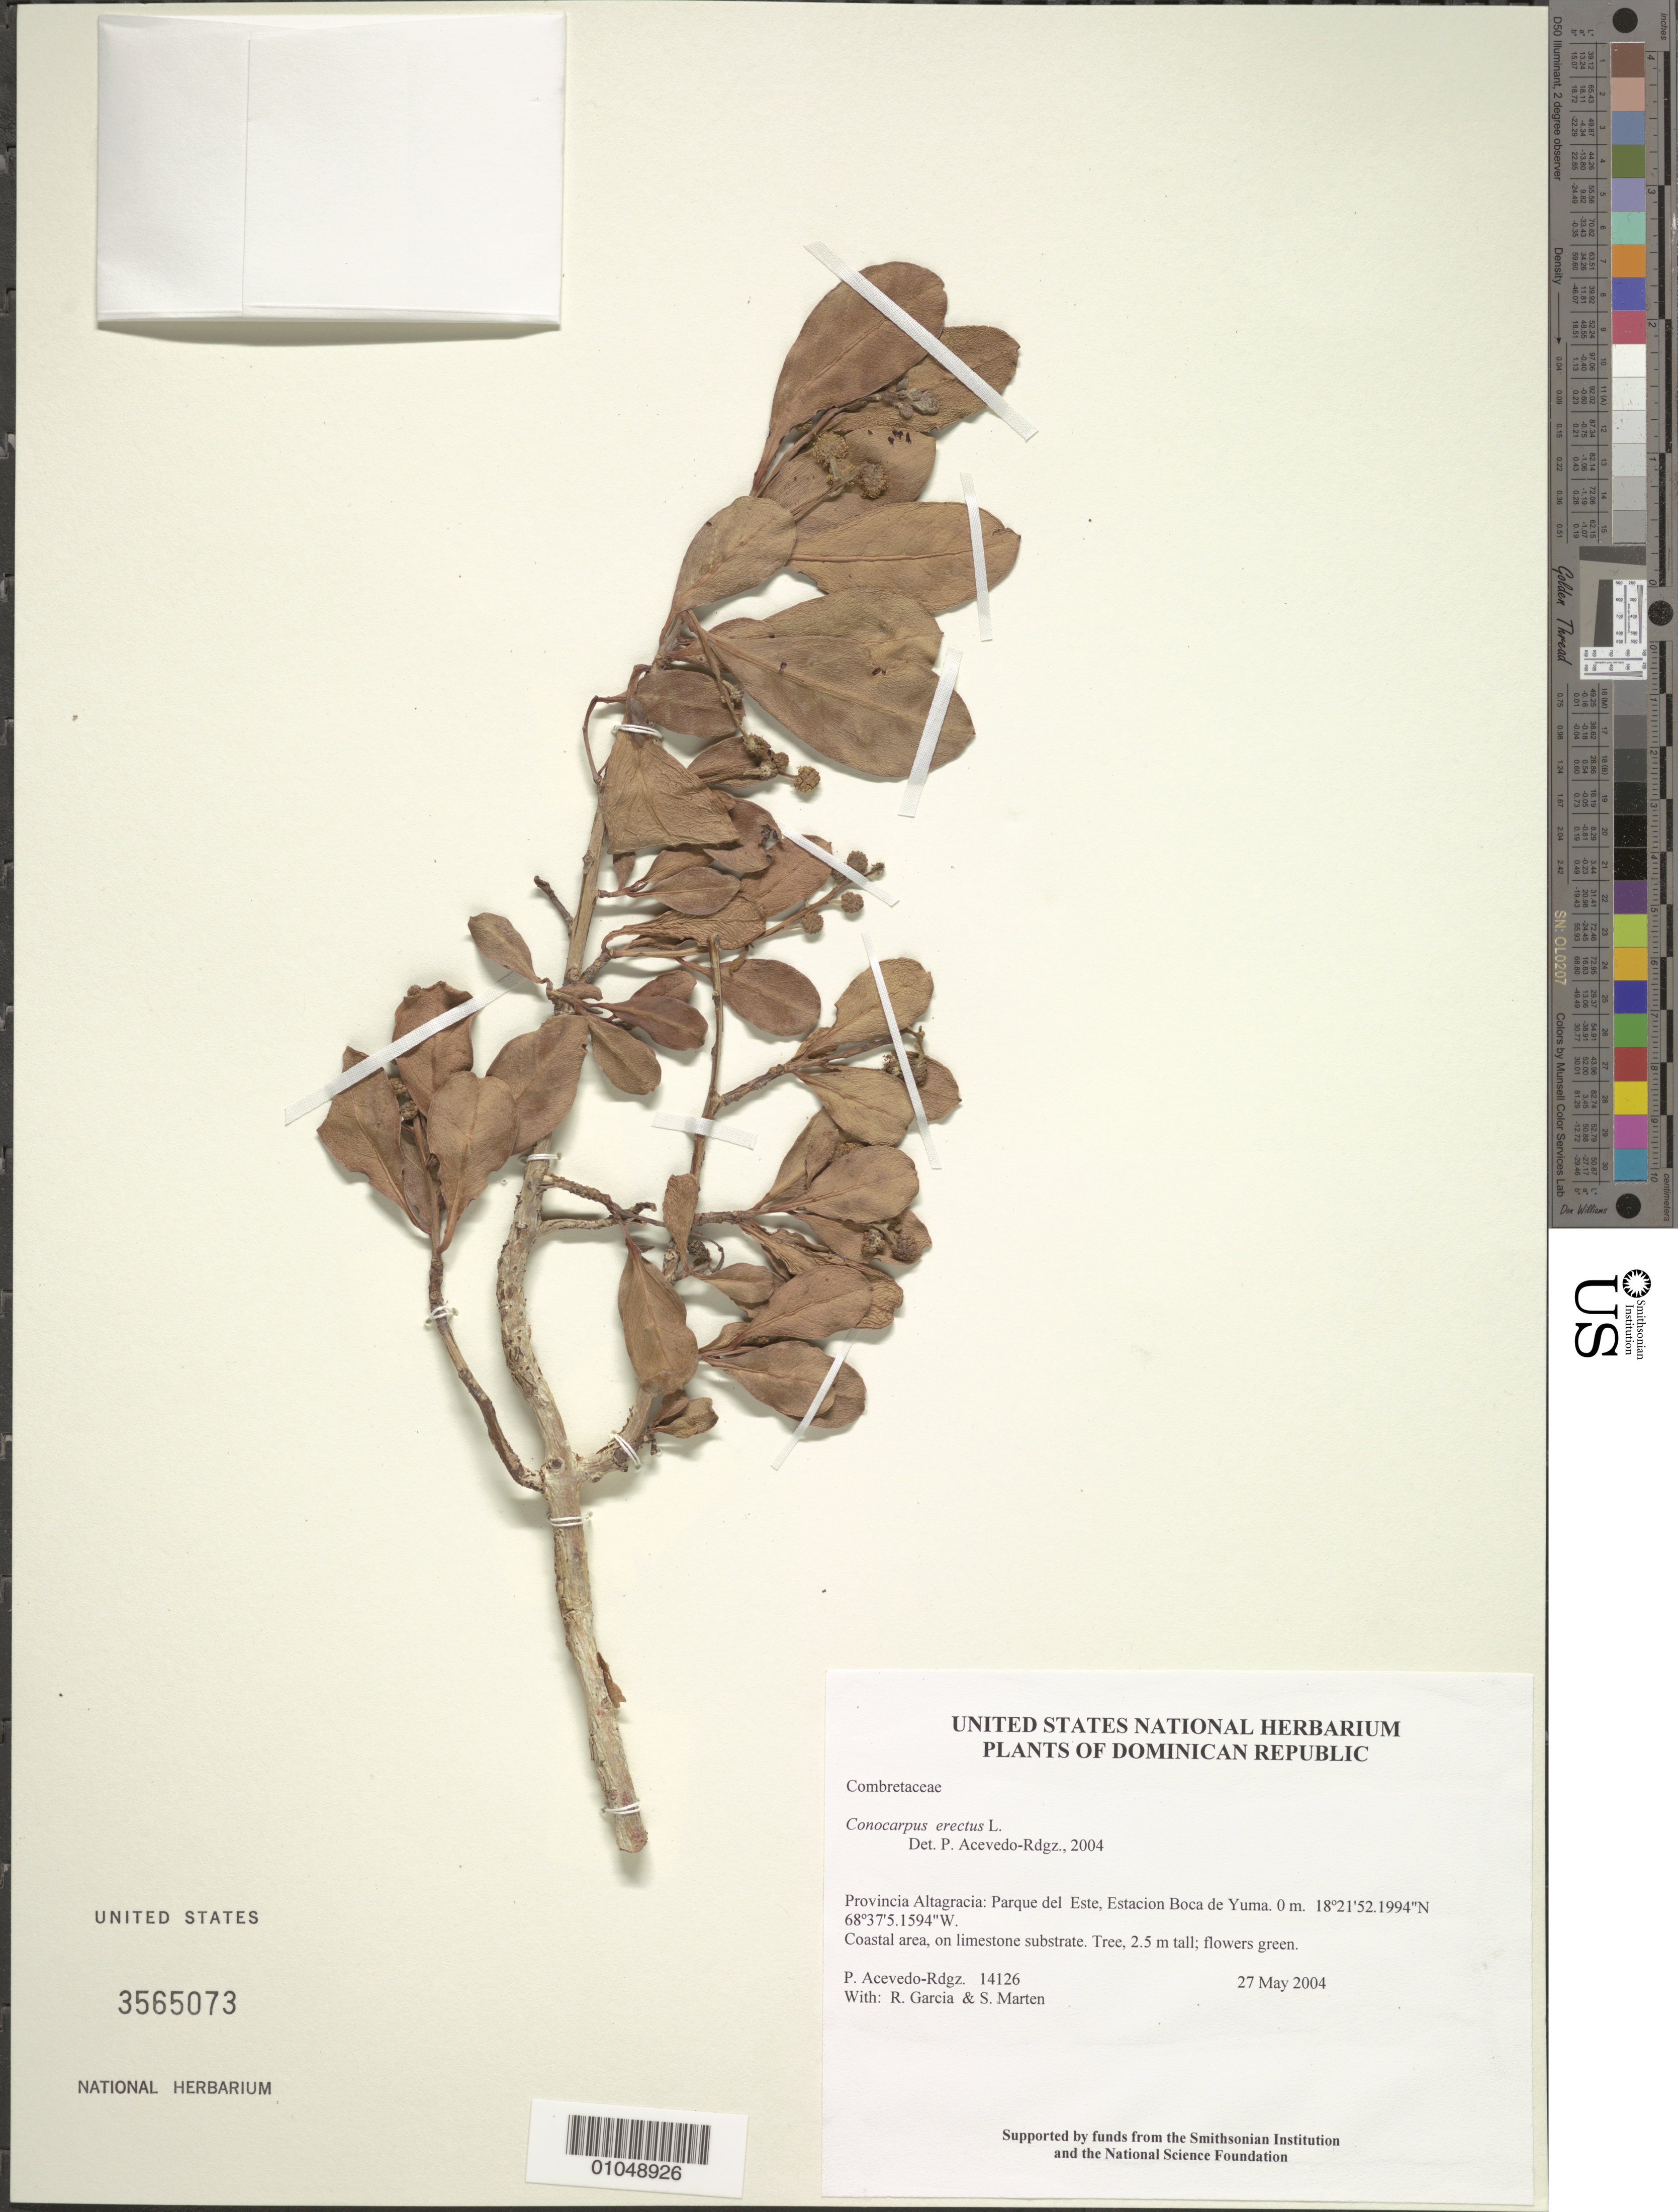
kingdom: Plantae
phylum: Tracheophyta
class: Magnoliopsida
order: Myrtales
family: Combretaceae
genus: Conocarpus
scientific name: Conocarpus erectus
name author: L.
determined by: Acevedo-Rodríguez, P., (BOT), Smithsonian Institution - National Museum of Natural History (UNITED STATES)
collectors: P. Acevedo-Rodr., R. G. García & S. Marten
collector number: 14126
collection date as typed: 27 May 2004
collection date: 2004-05-27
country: Dominican Republic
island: Hispaniola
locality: Provincia Altagracia: Parque del Este, Estacion Boca de Yuma.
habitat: Coastal area, on limestone substrate.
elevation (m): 0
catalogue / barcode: US 3565073